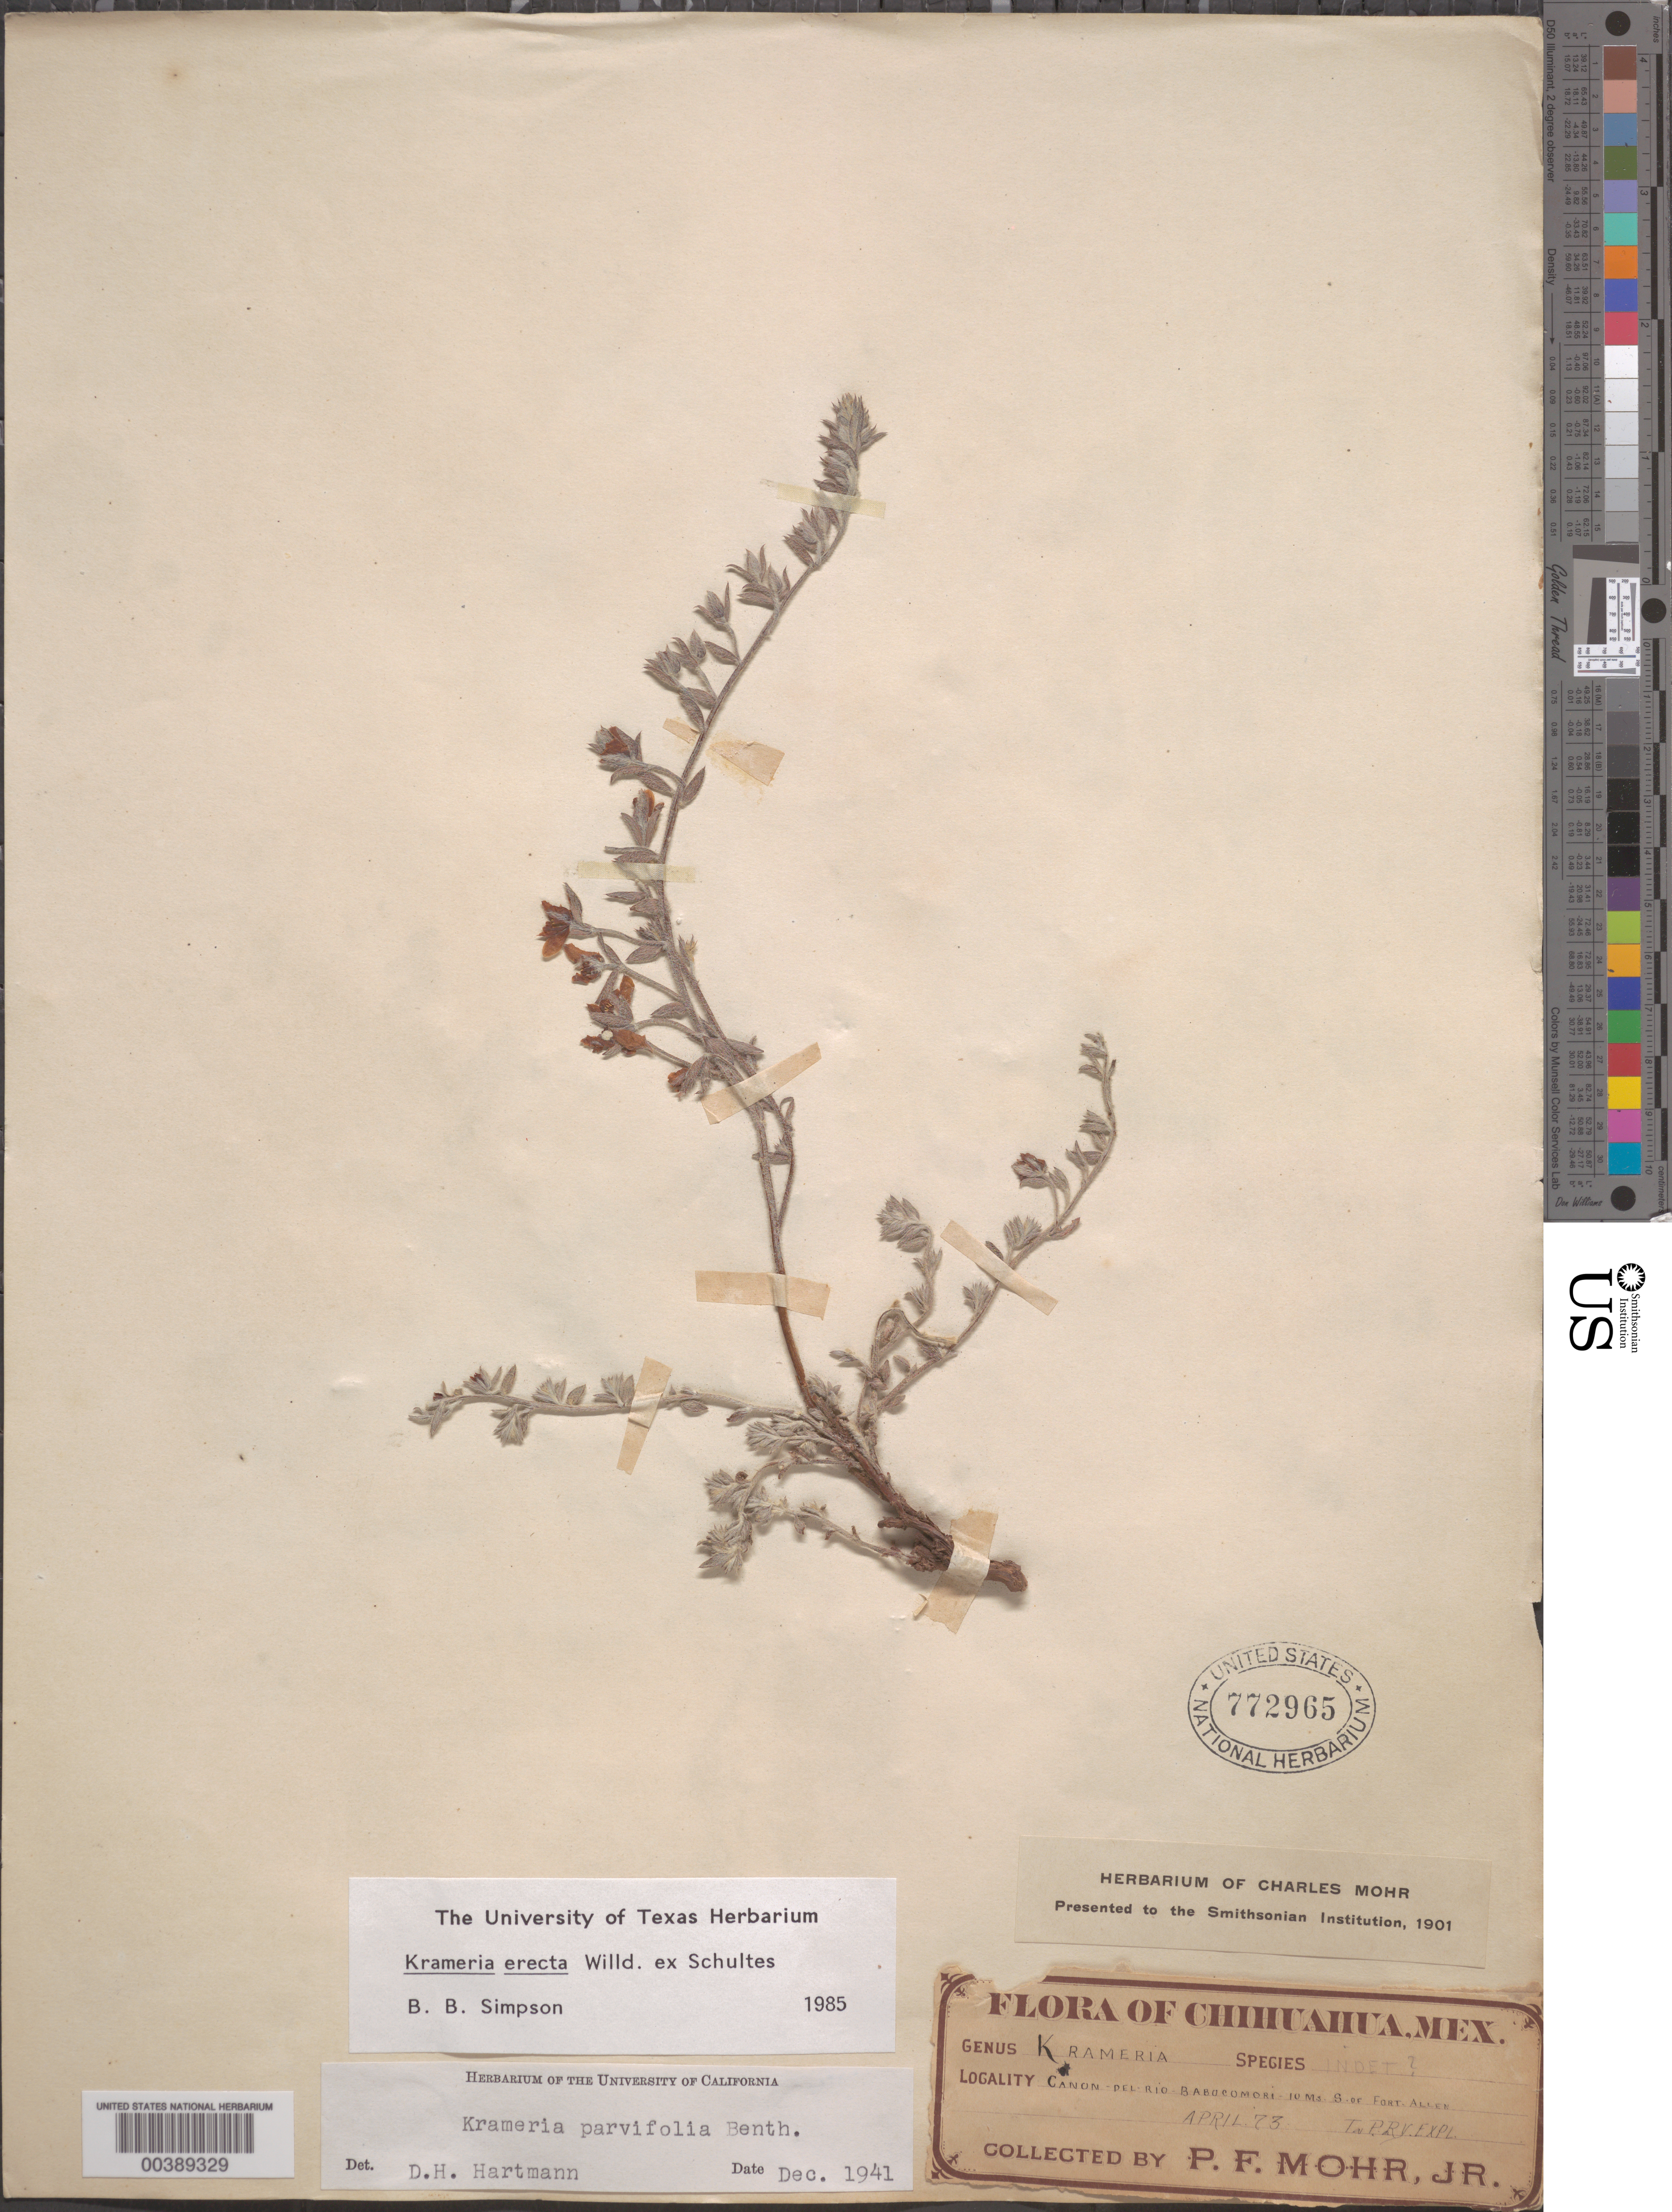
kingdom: Plantae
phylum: Tracheophyta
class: Magnoliopsida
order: Zygophyllales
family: Krameriaceae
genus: Krameria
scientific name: Krameria erecta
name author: Willd. ex Schult.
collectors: P. F. Mohr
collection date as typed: Apr 1873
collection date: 1873-04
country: Mexico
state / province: Chihuahua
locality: Canon del Rio Babucomori, 10 mi S of Fort Allen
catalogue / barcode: US 772965